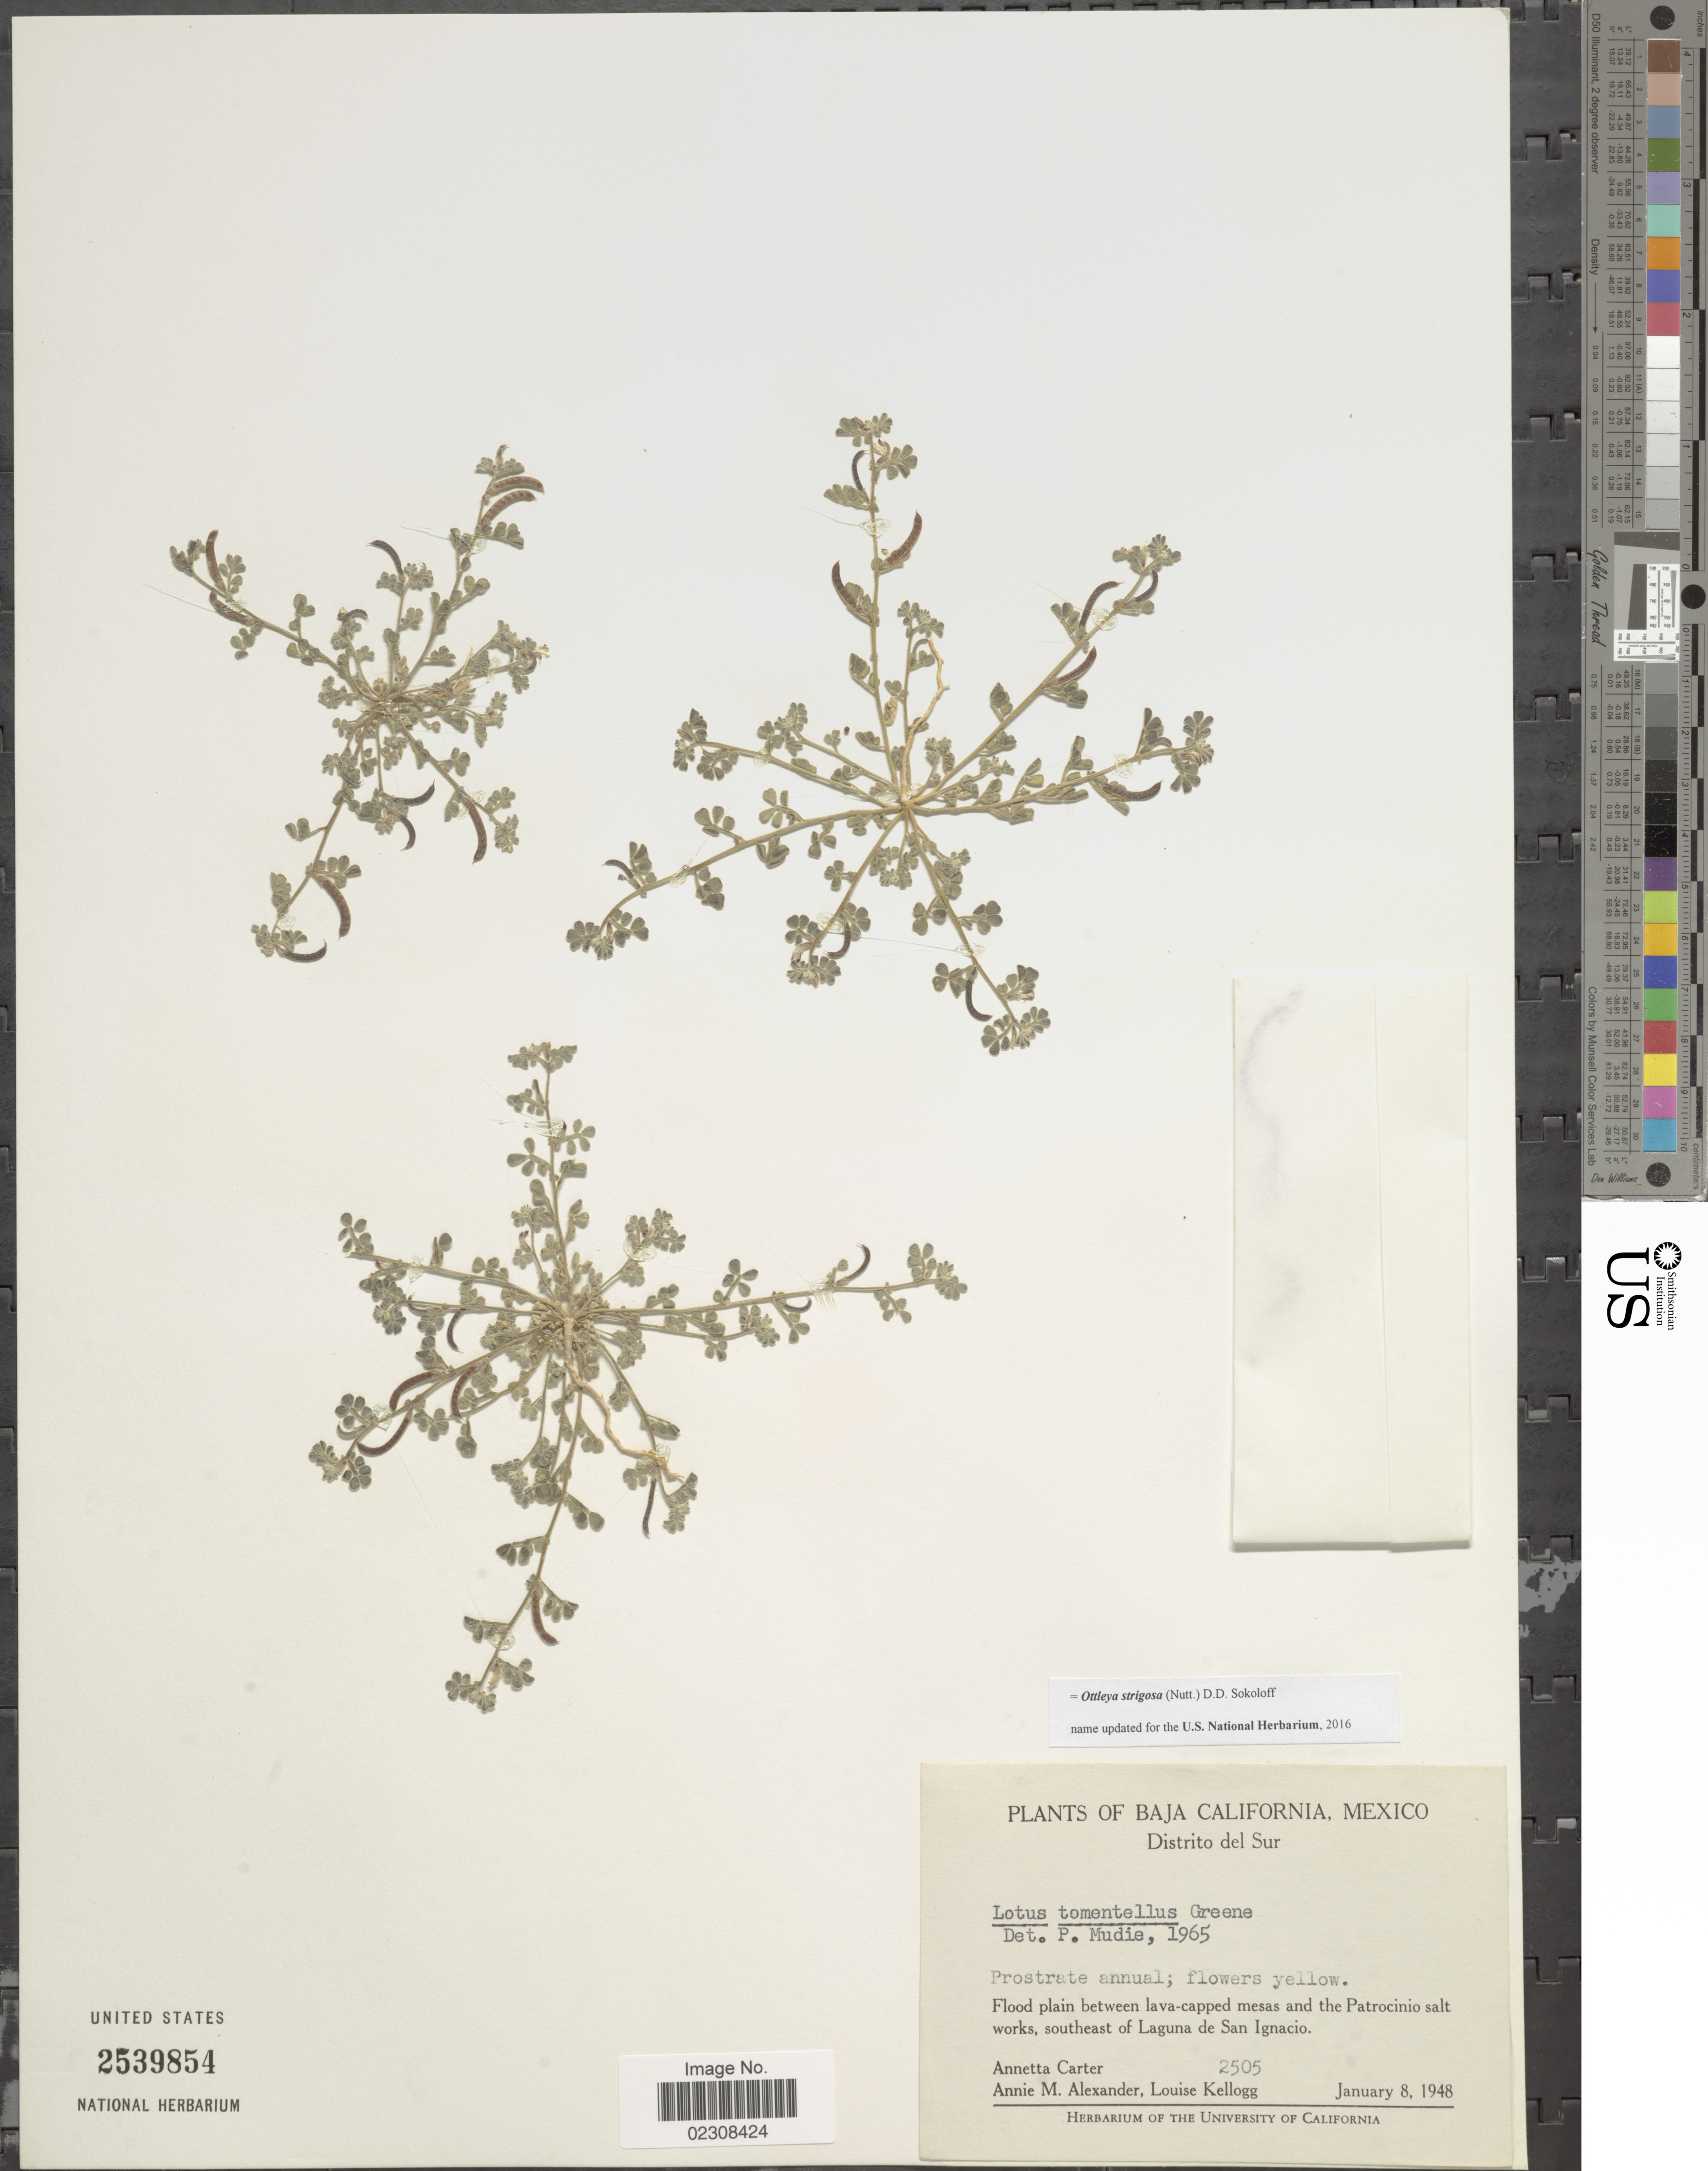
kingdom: Plantae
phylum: Tracheophyta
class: Magnoliopsida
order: Fabales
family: Fabaceae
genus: Ottleya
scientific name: Ottleya strigosa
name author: (Nutt.) D.D. Sokoloff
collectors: A. Carter, A. M. Alexander & L. Kellogg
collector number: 2505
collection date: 1948-01-08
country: Mexico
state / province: Baja California Sur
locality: Distirto del Sur, Flood plain between lava-capped mesas and the Patrocinio salt works, southeast of Laguna de San Ignacio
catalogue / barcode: US 2539854